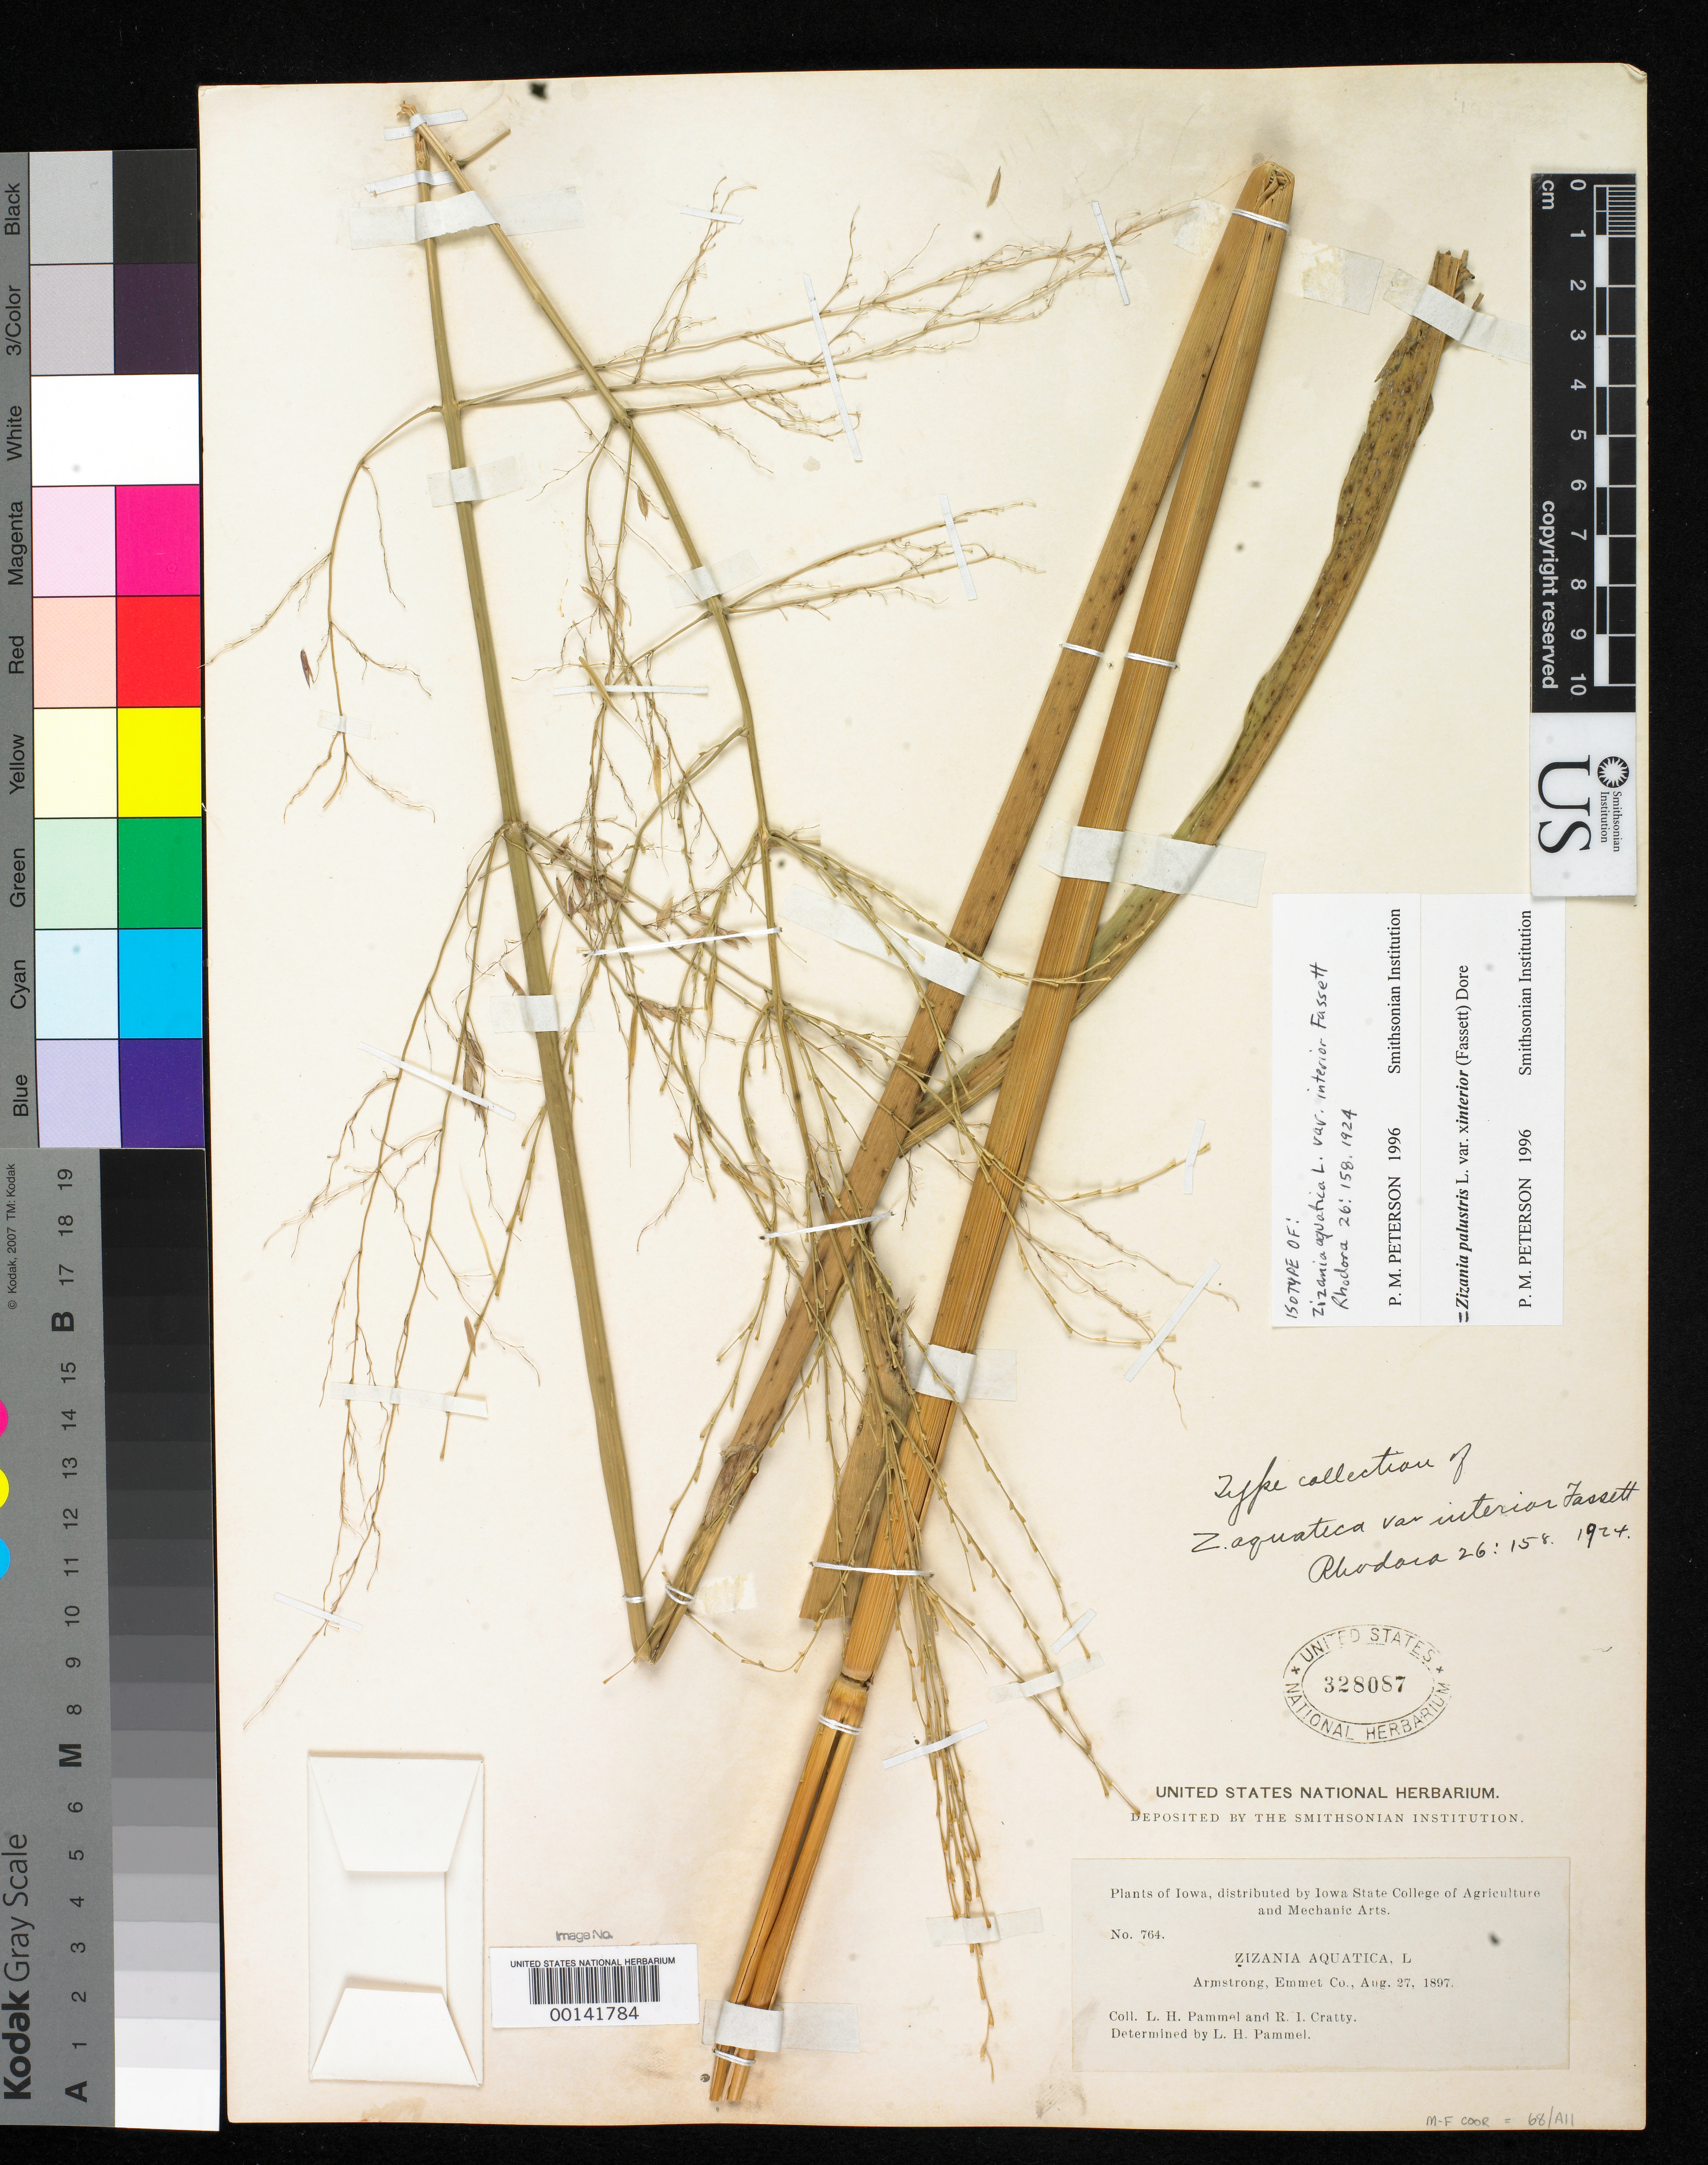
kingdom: Plantae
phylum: Tracheophyta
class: Liliopsida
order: Poales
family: Poaceae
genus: Zizania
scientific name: Zizania aquatica var. interior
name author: Fassett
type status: Isotype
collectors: L. Pammel & R. Cratty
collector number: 764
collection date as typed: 27 Aug 1897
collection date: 1897-08-27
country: United States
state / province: Iowa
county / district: Emmet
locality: Armstrong.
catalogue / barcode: US 328087